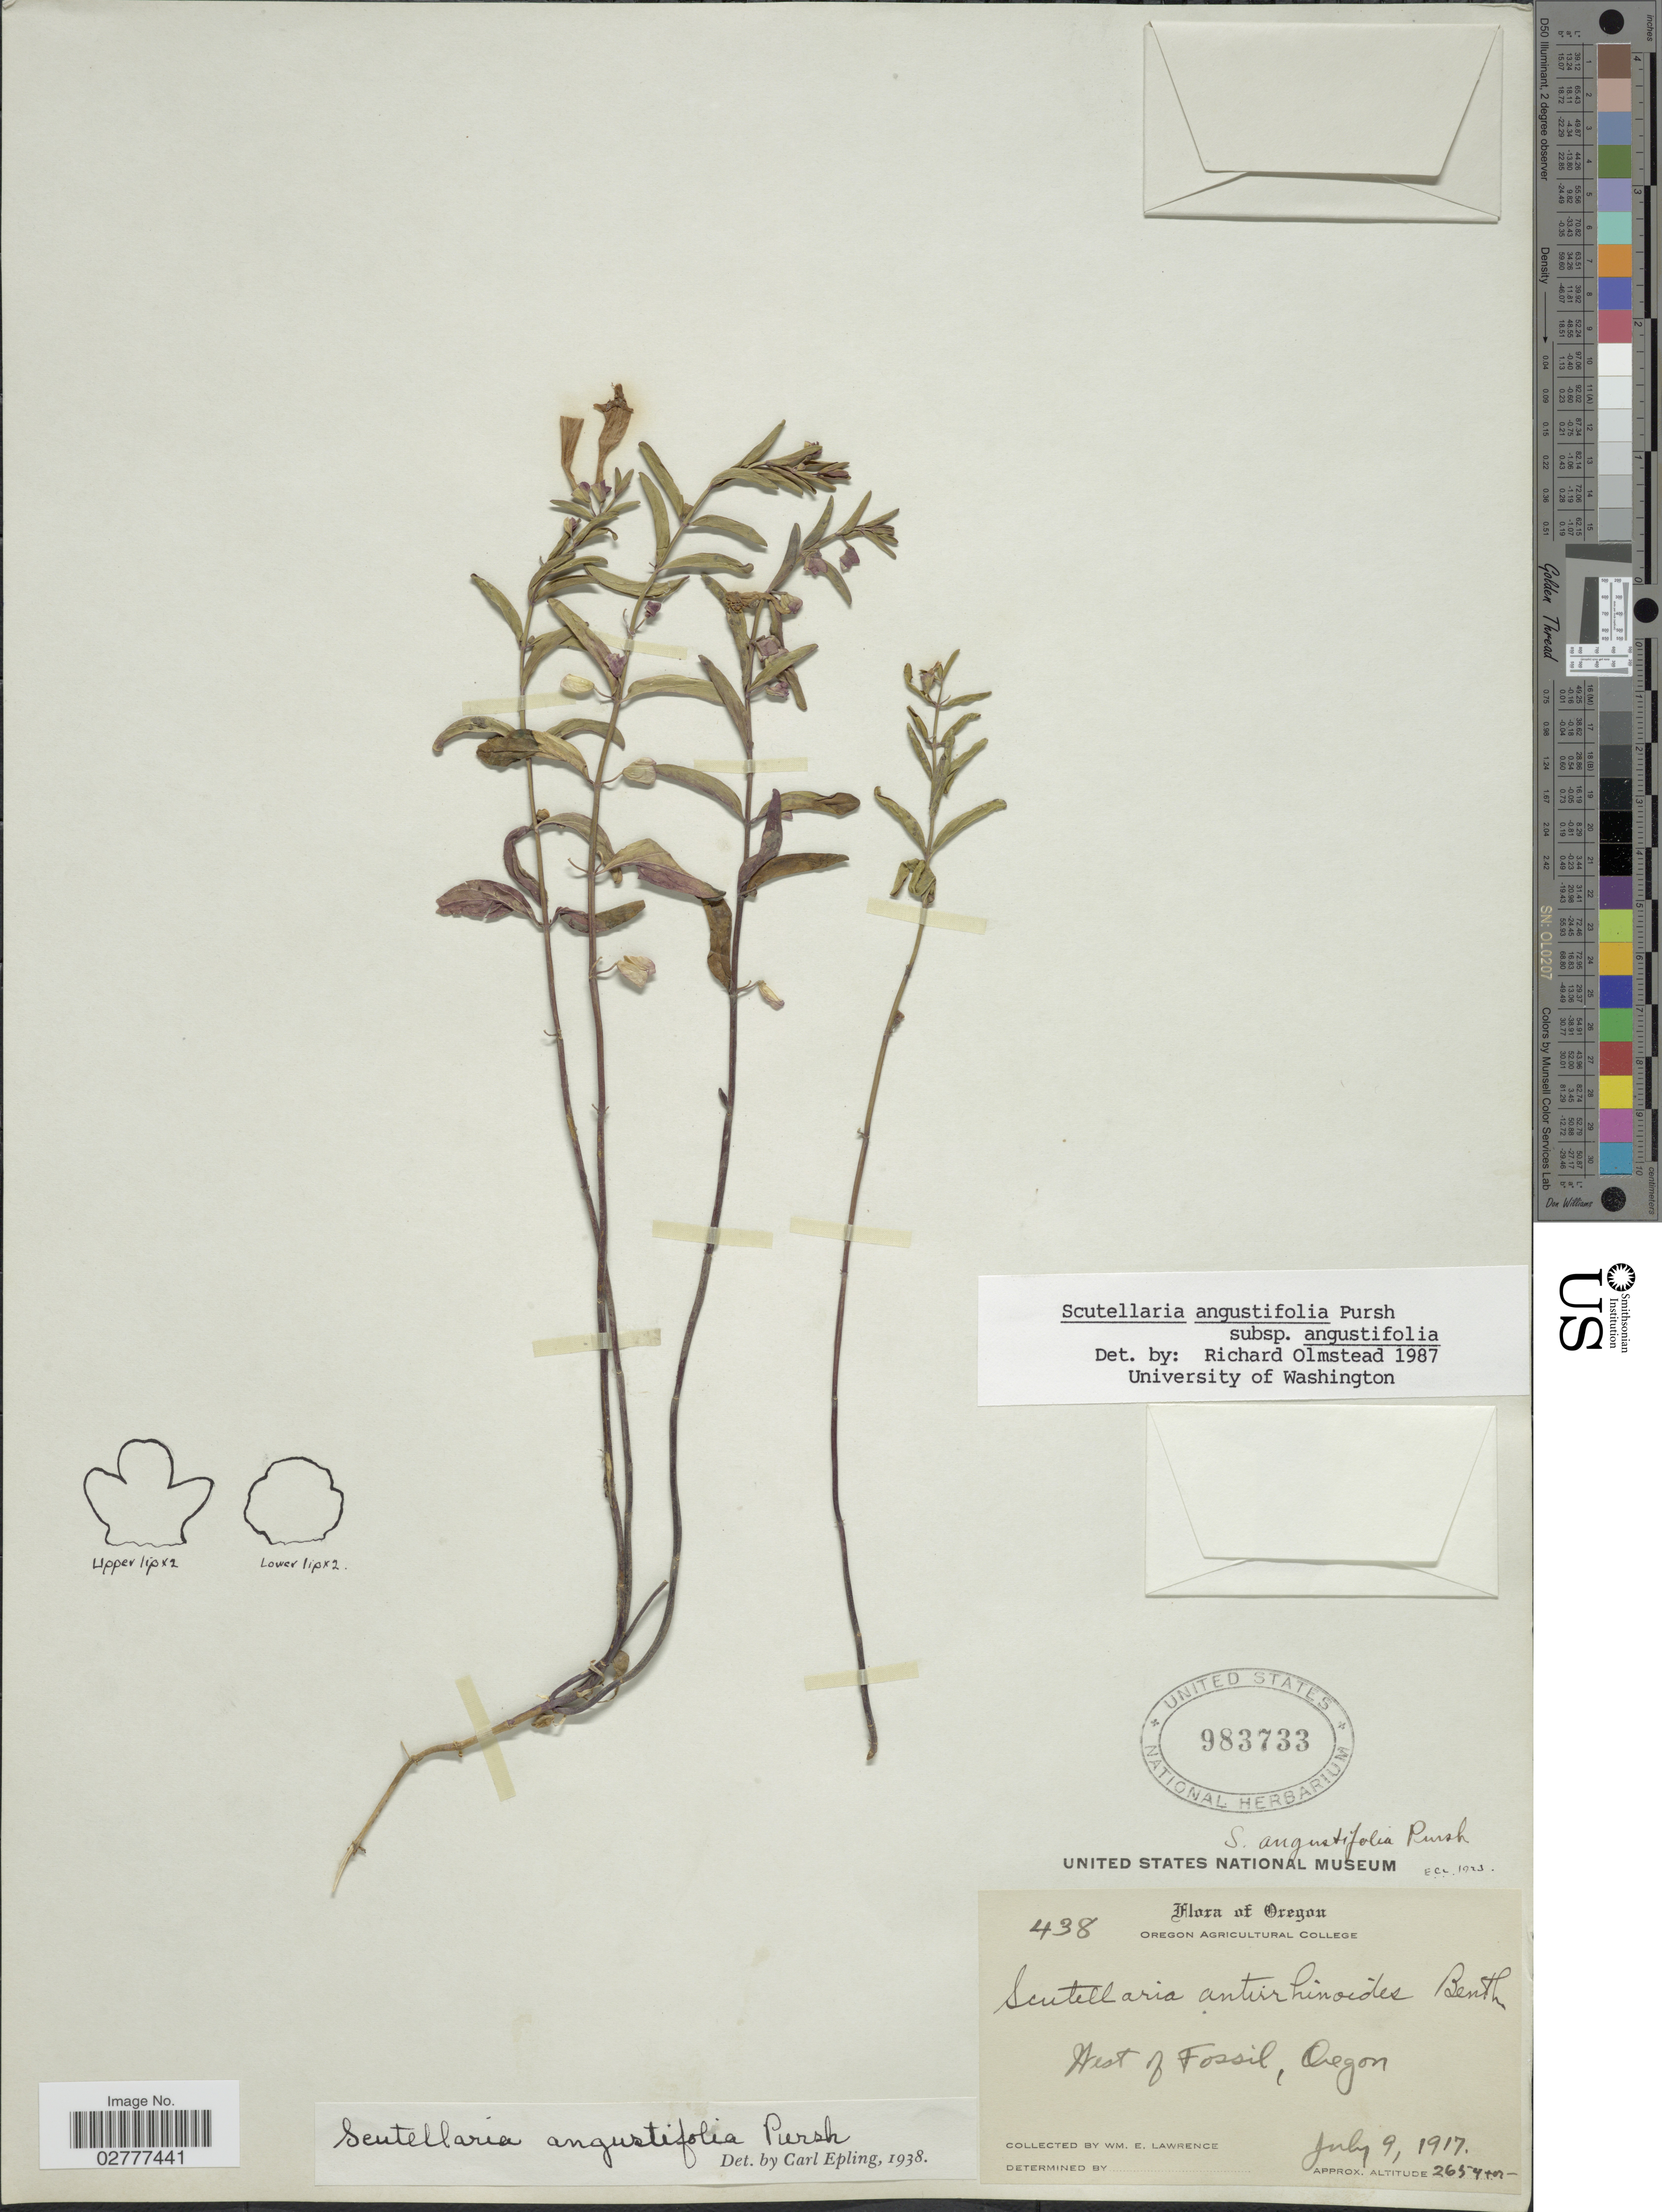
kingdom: Plantae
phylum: Tracheophyta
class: Magnoliopsida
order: Lamiales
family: Lamiaceae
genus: Scutellaria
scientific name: Scutellaria angustifolia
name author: Pursh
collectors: W. Lawrence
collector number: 438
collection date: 1917-07-09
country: United States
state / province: Oregon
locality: West of Fossil.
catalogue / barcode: US 983733